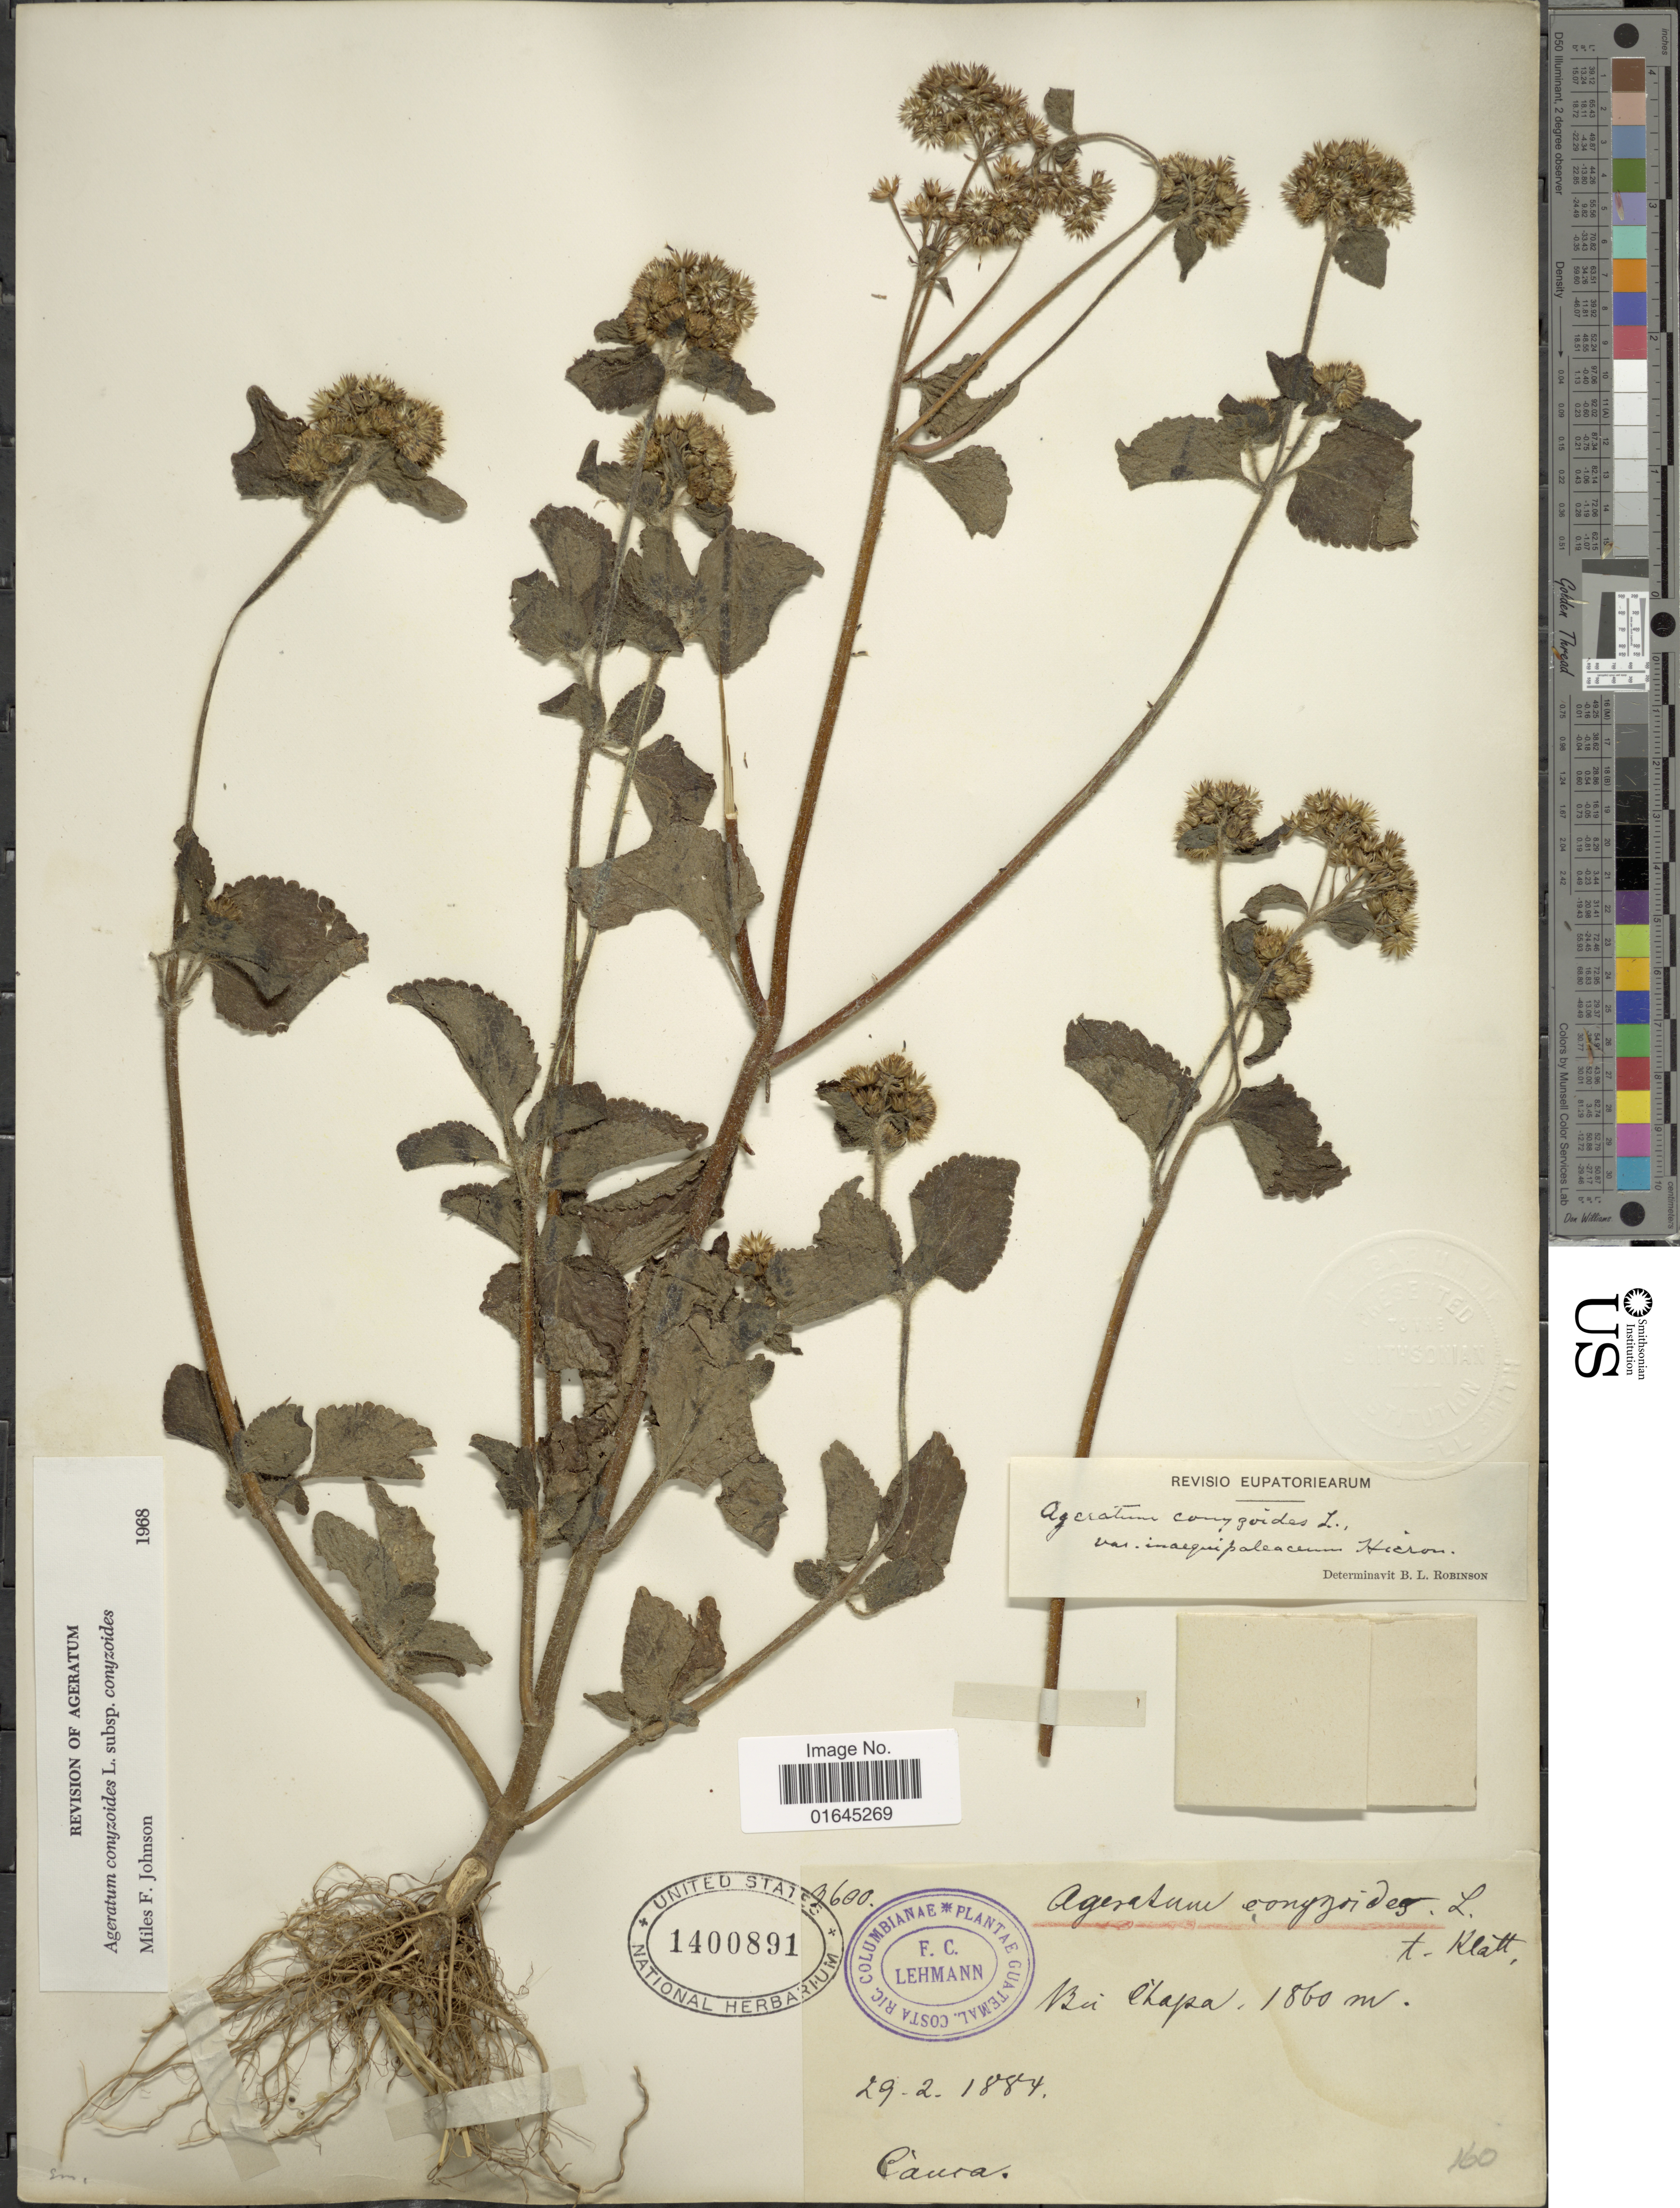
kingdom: Plantae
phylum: Tracheophyta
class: Magnoliopsida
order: Asterales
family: Asteraceae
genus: Ageratum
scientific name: Ageratum conyzoides subsp. conyzoides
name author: L.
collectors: F. Lehman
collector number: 3600*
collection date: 1884-02-28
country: Colombia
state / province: Cauca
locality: Cauca.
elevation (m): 1860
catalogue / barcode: US 1400891